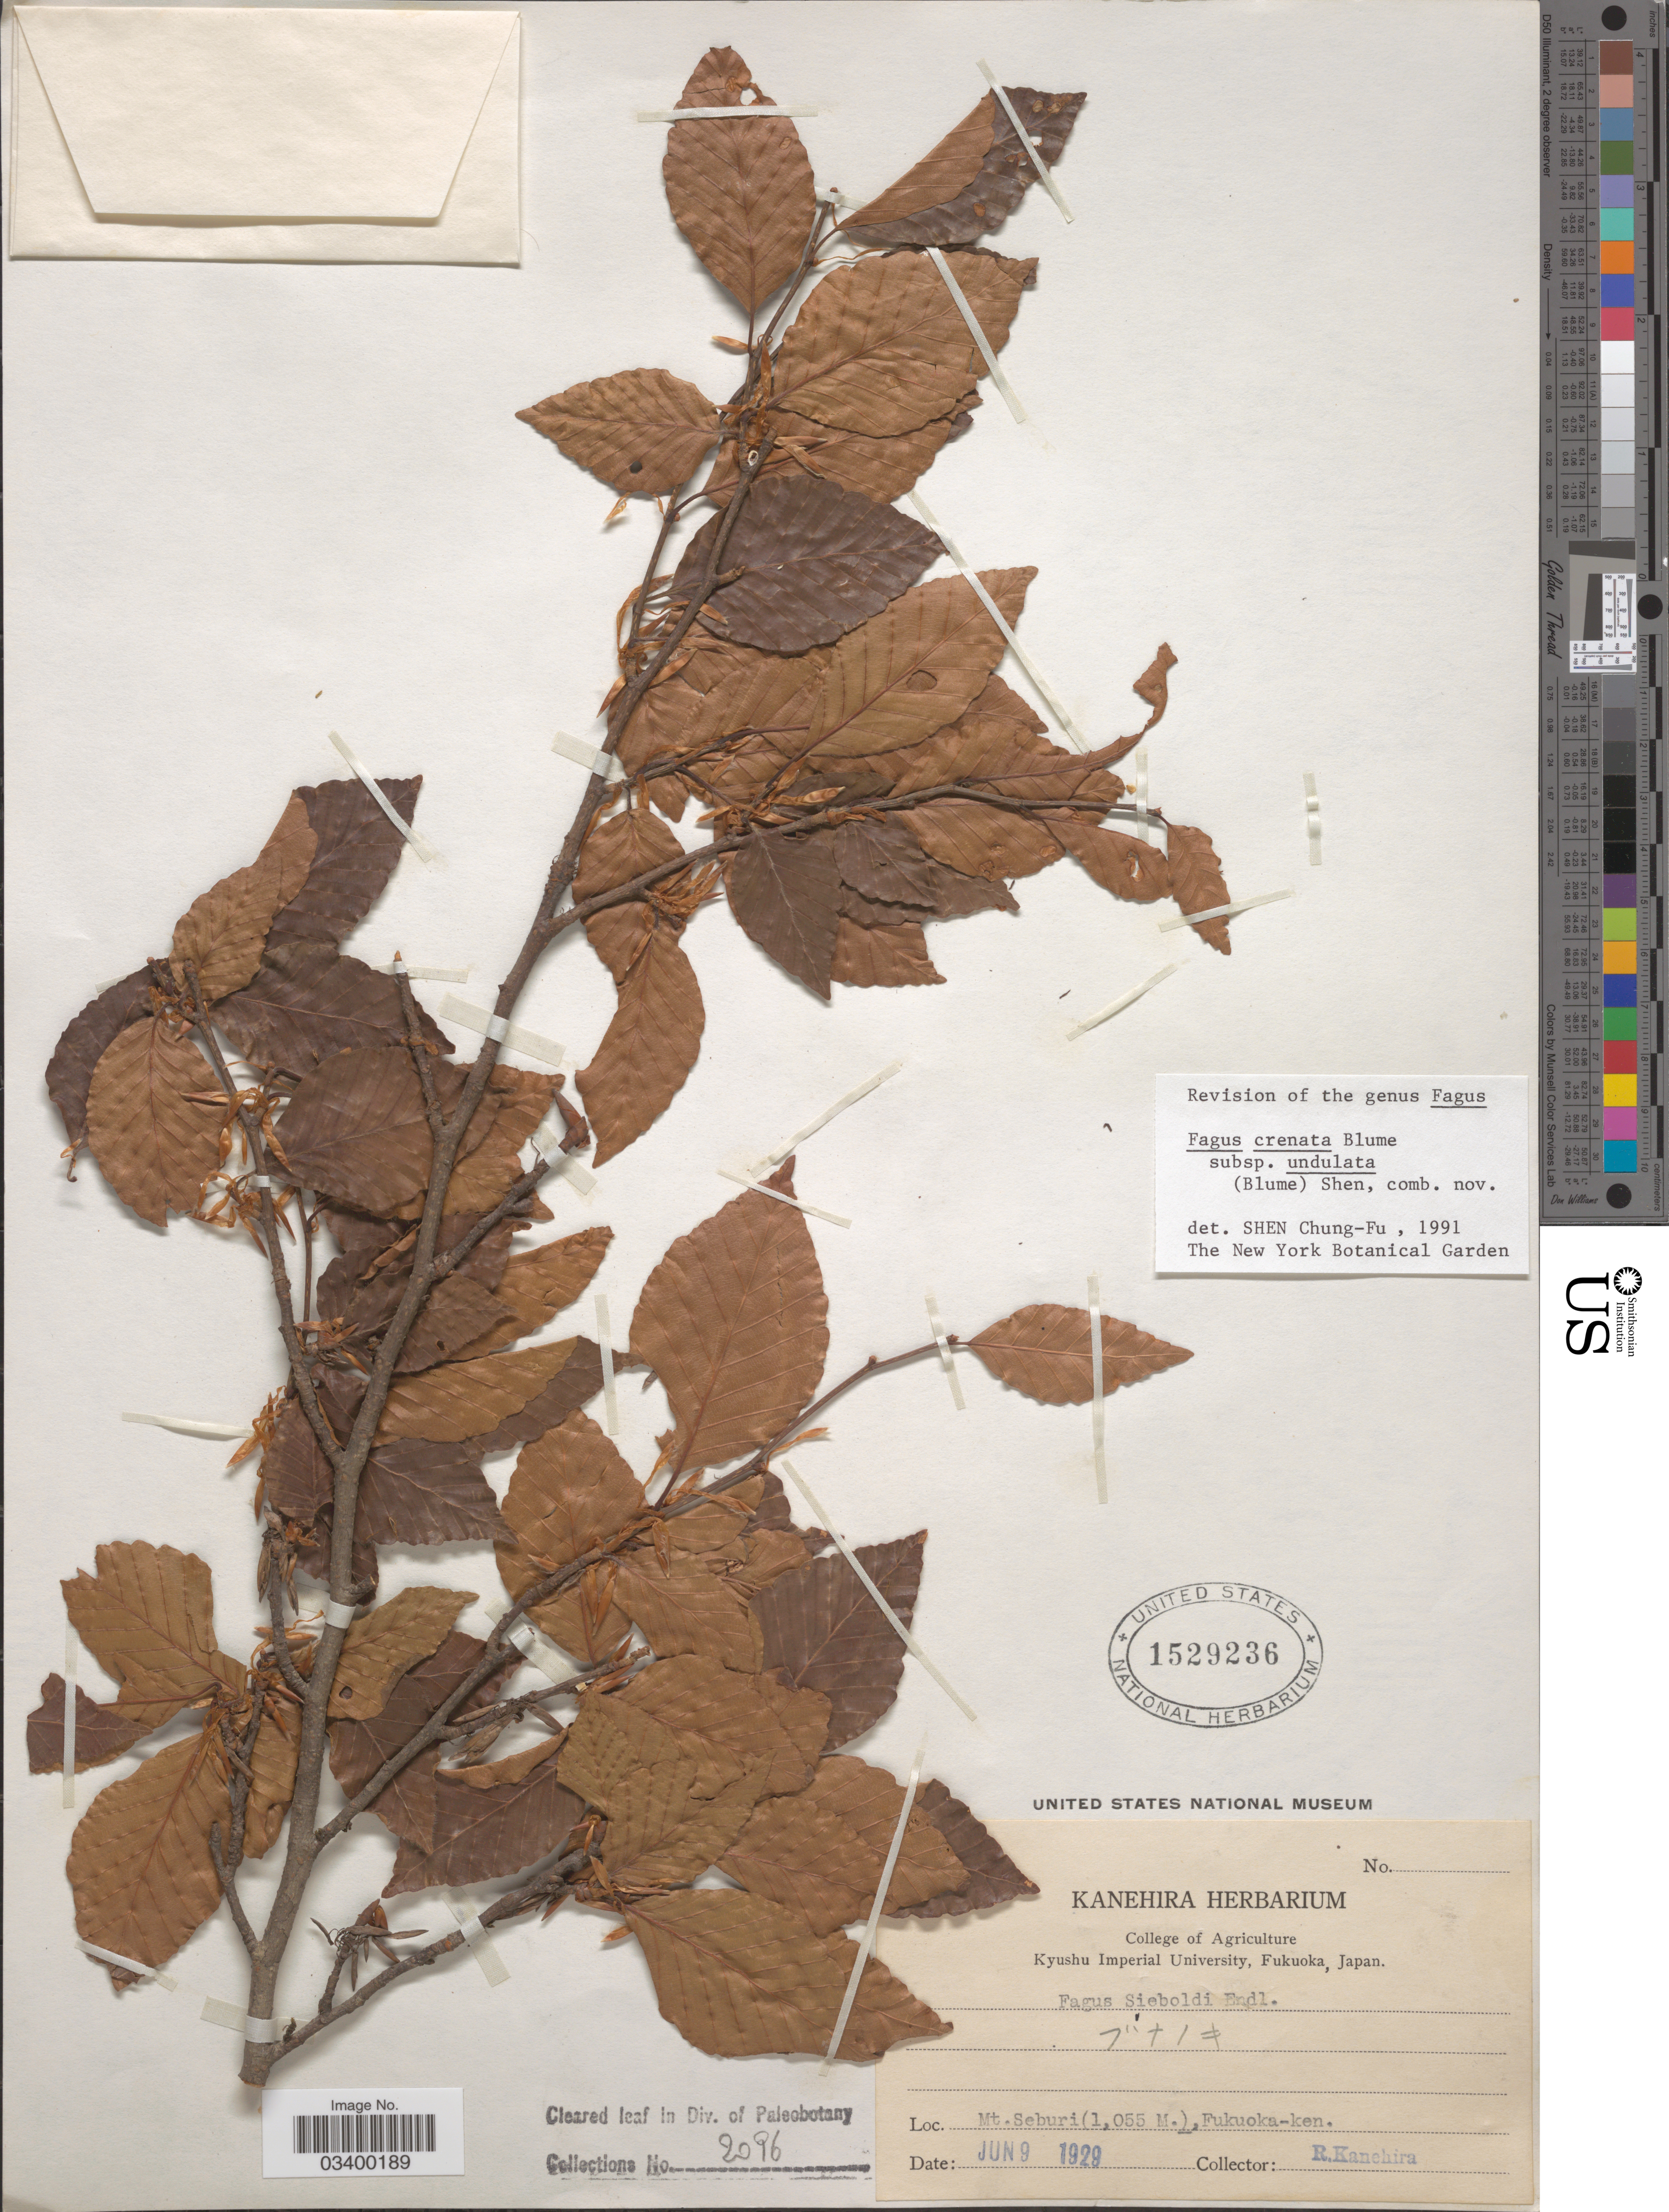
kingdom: Plantae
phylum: Tracheophyta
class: Magnoliopsida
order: Fagales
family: Fagaceae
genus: Fagus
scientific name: Fagus crenata subsp. undulata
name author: (Blume) C.F. Shen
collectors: R. Kanehira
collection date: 1929-06-09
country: Japan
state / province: Hukuoka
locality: Mt. Seburi, Fukuoka-ken.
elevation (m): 1055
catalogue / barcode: US 1529236